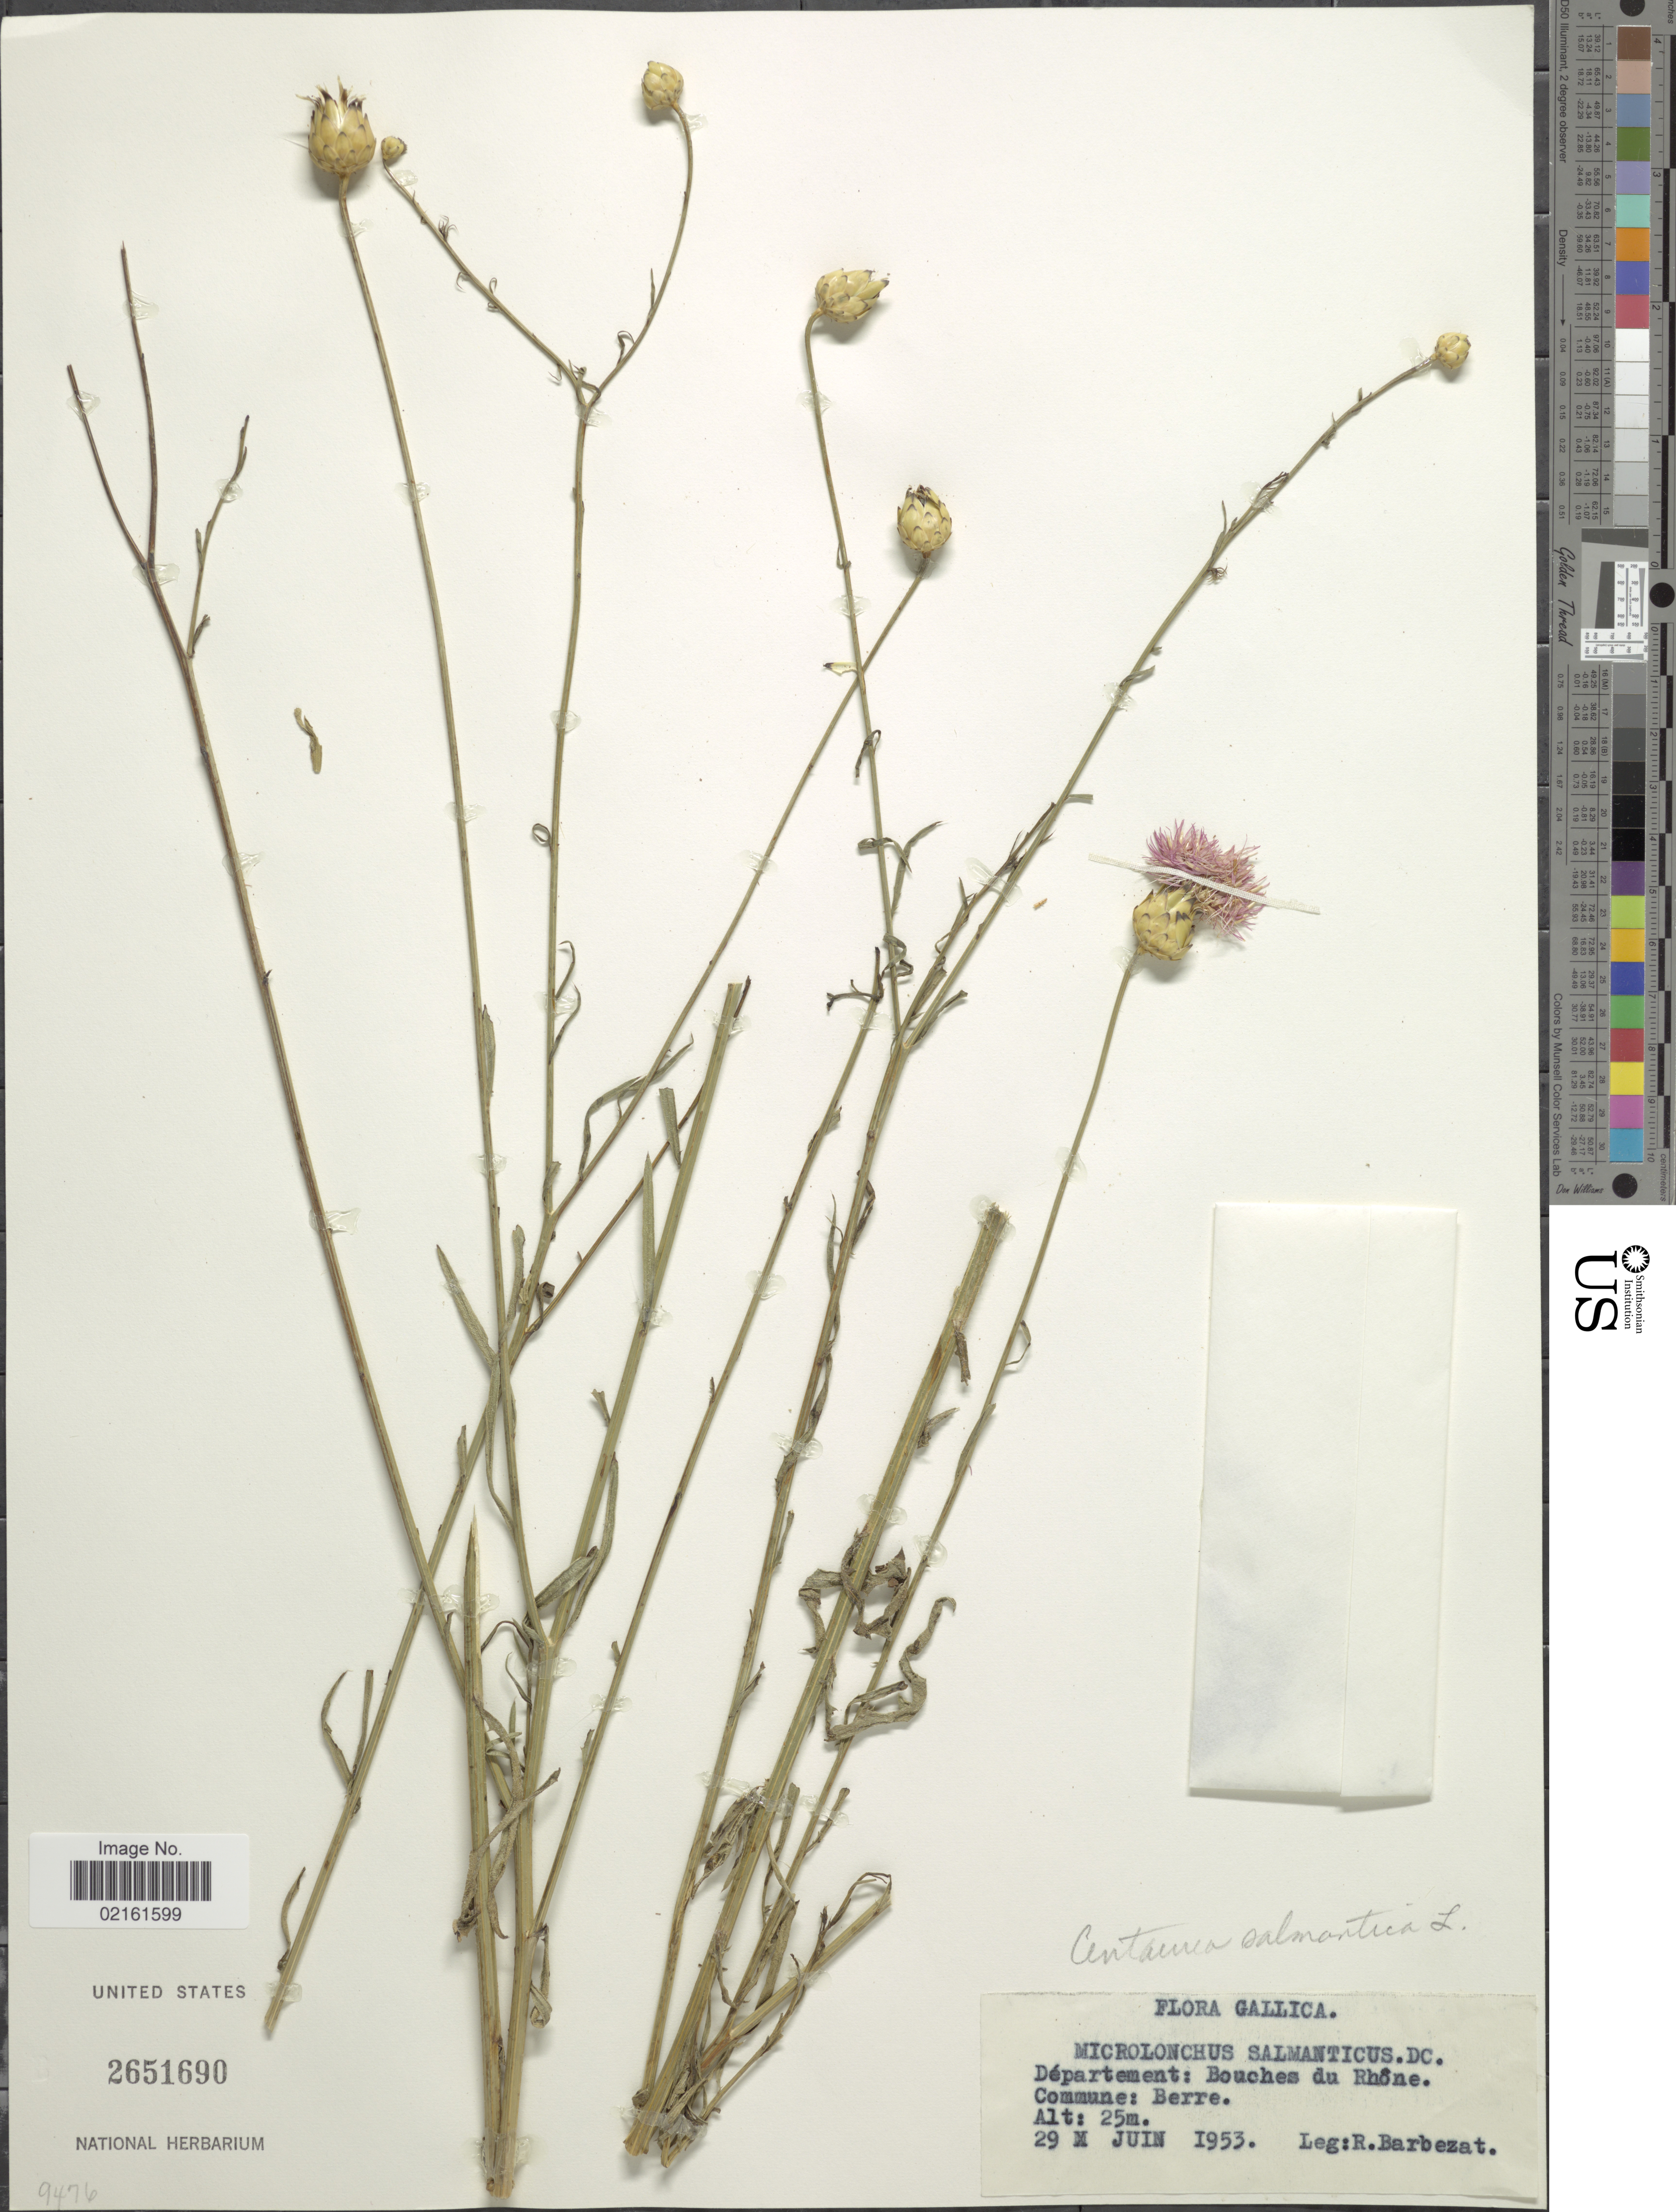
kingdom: Plantae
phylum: Tracheophyta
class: Magnoliopsida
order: Asterales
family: Asteraceae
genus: Mantisalca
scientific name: Mantisalca salmantica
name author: (L.) Briq. & Cav.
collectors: R. Barbezat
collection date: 1953-06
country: France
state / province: Auvergne-Rhône-Alpes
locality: Gallica. Département: Bouches du Rhóne. Commune: Berre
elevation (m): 25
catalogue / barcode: US 2651690